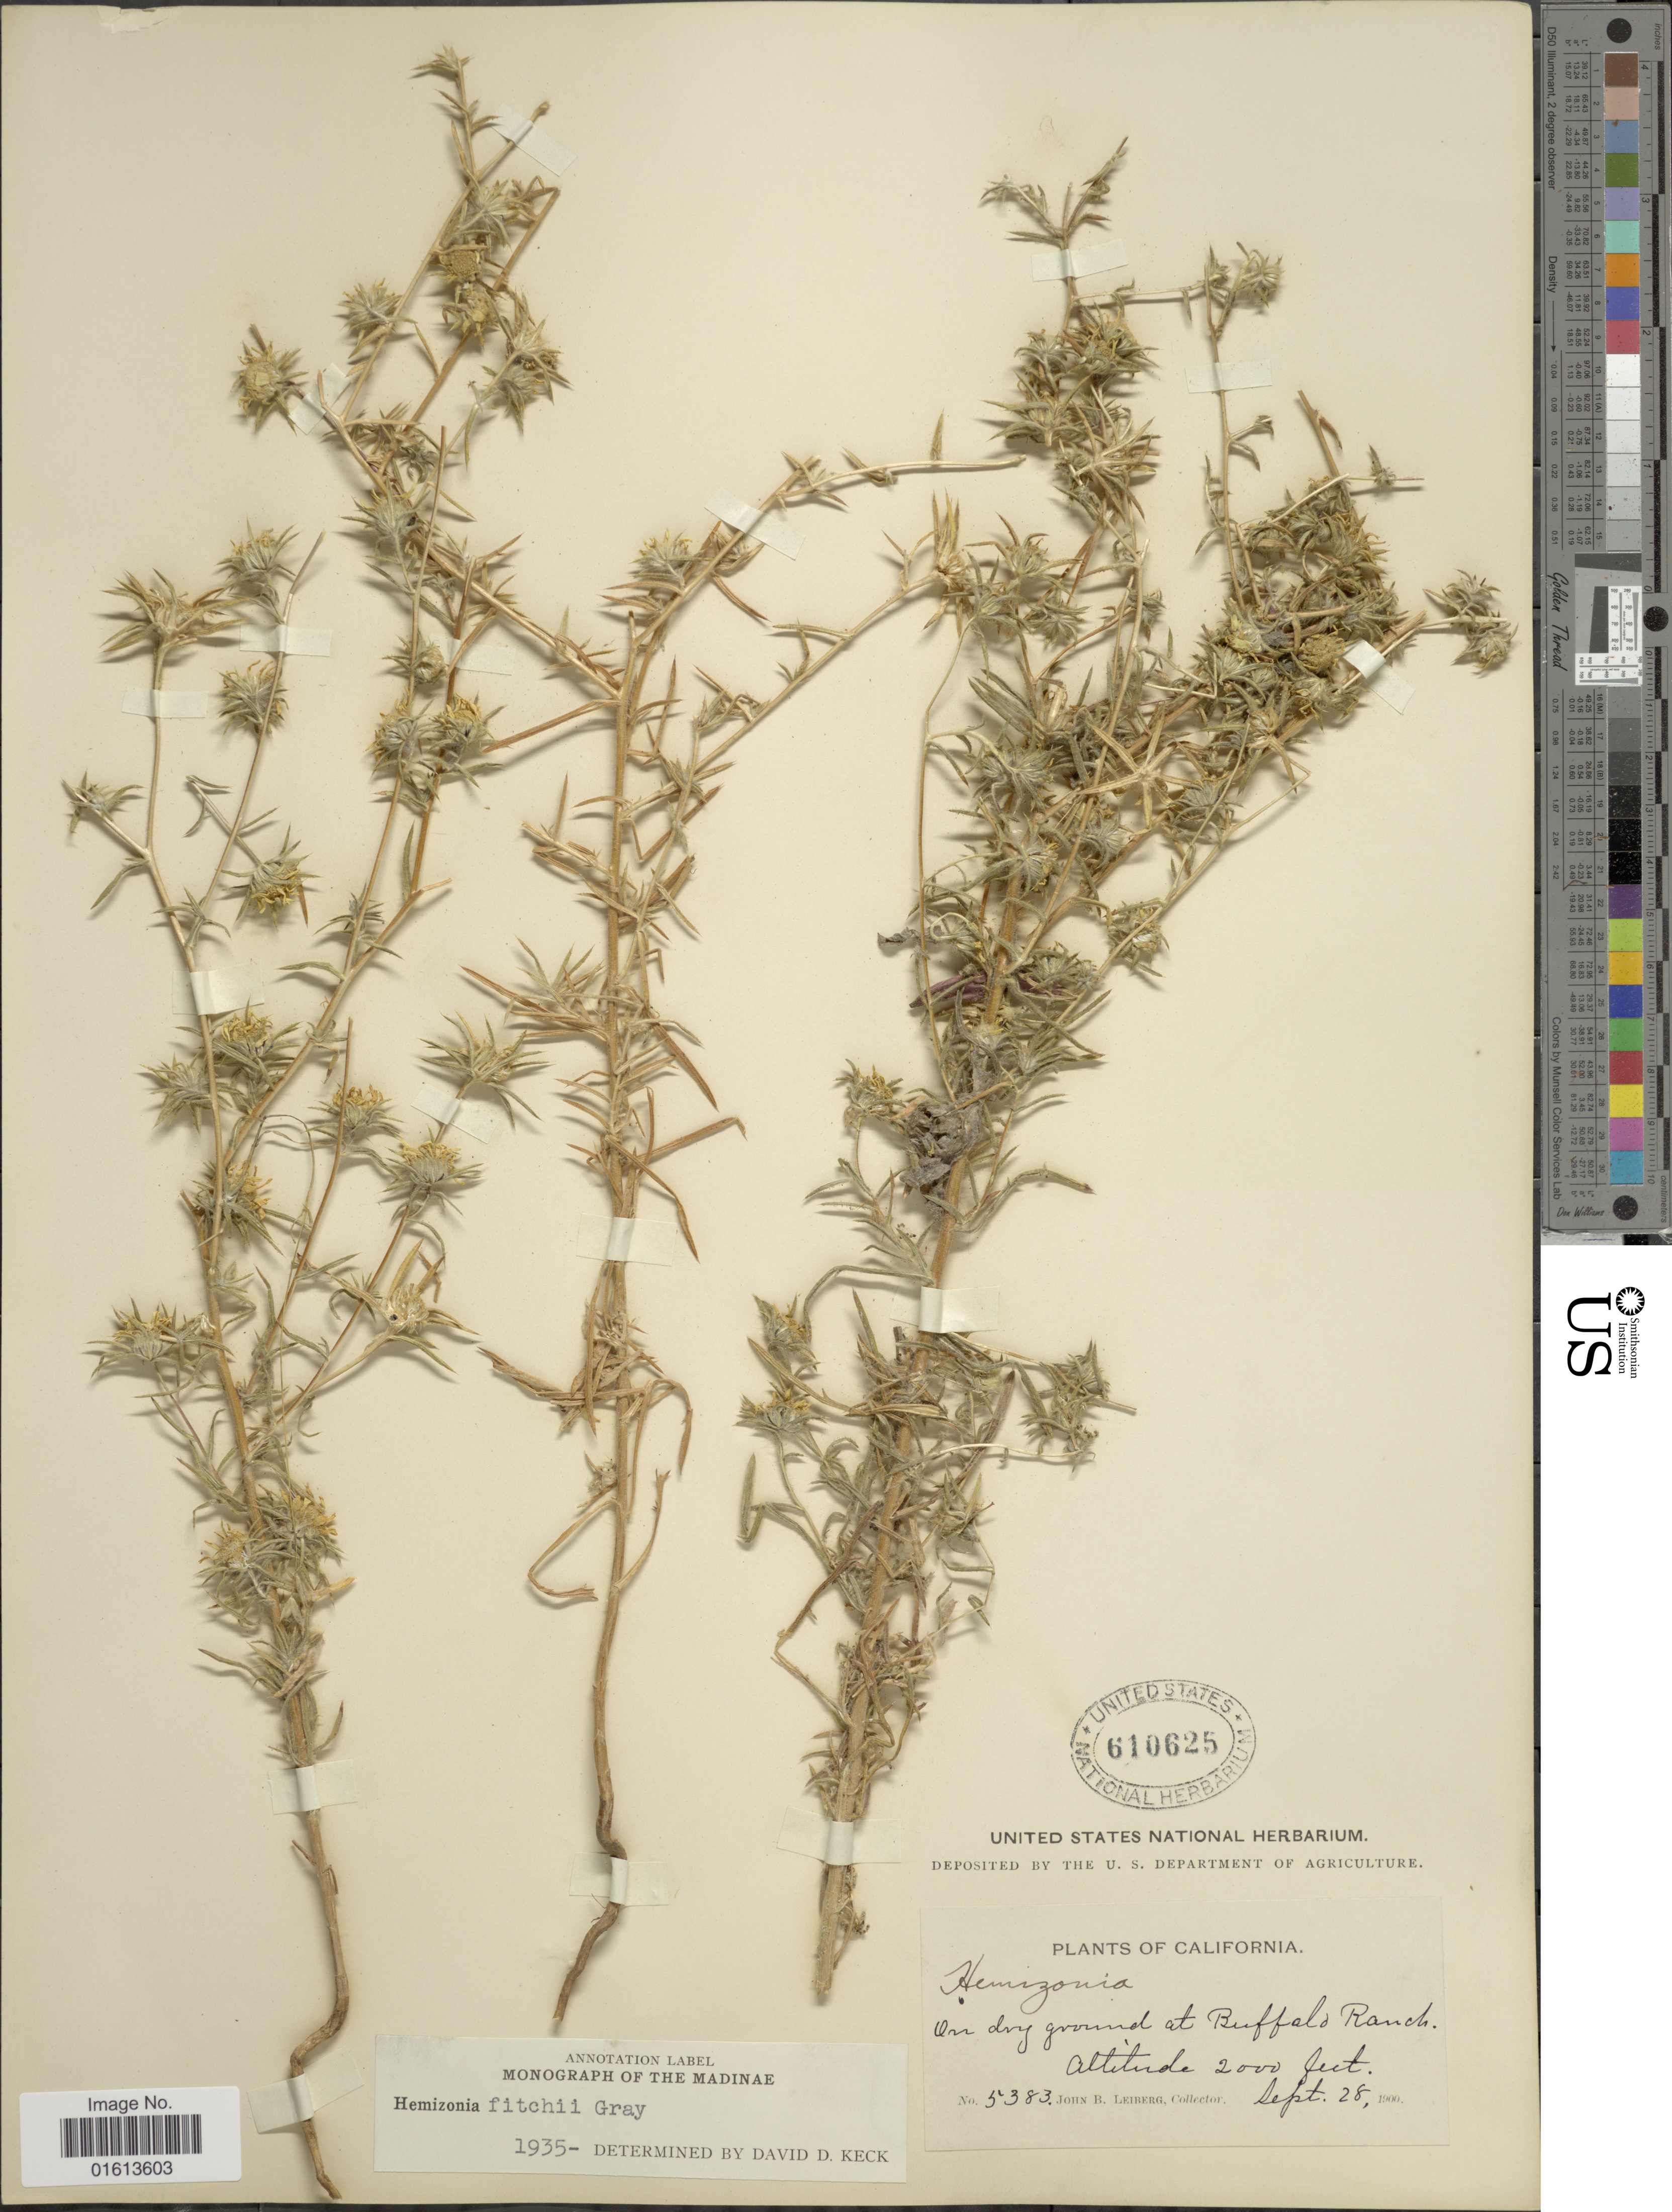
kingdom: Plantae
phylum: Tracheophyta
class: Magnoliopsida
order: Asterales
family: Asteraceae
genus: Centromadia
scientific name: Centromadia fitchii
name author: (A. Gray) Greene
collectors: J. B. Leiberg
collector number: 5383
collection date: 1900-09-28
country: United States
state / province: California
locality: California. On dry ground at Buffalo Ranch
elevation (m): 610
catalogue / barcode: US 610625